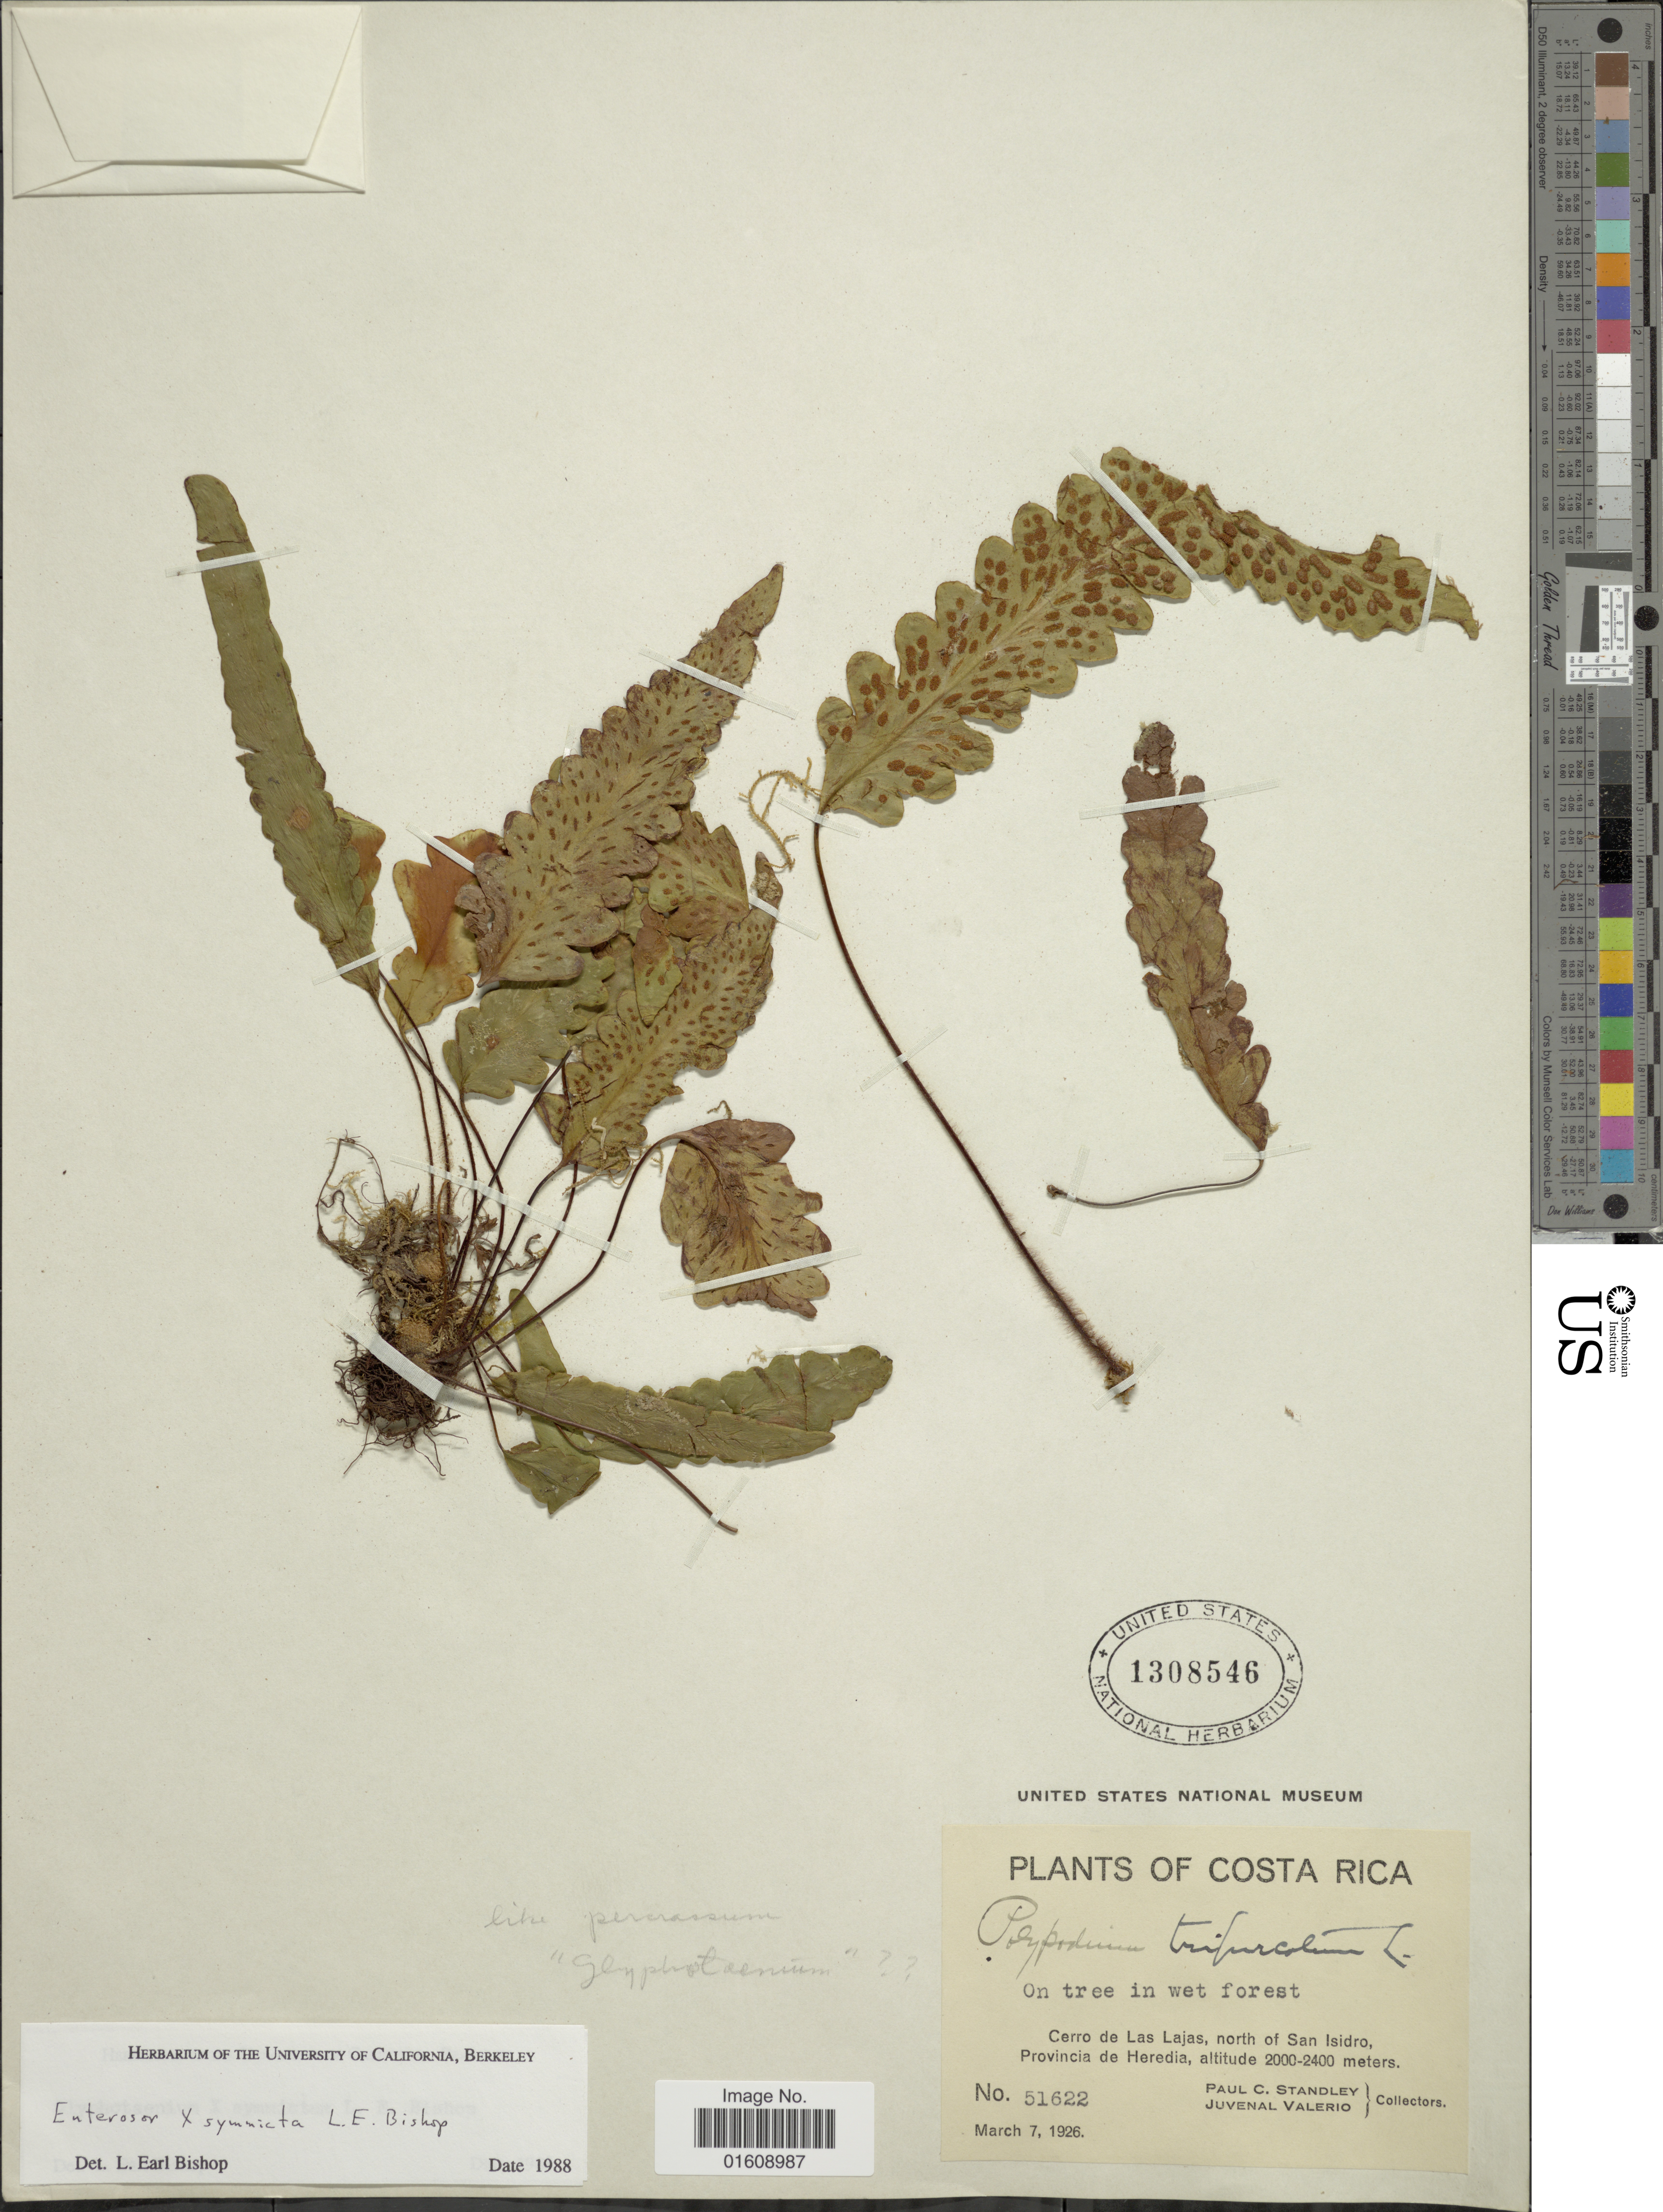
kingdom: Plantae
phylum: Tracheophyta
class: Polypodiopsida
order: Polypodiales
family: Polypodiaceae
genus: Enterosora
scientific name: Enterosora x symmicta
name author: L.E. Bishop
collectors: P. C. Standley & J. Valerio R.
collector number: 51622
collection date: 1926-03-07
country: Costa Rica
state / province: Heredia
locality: Costa Ricam Cerro de Las Lajas, north of San Isidro, Provincia de Heredia.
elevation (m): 2000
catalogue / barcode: US 1308546